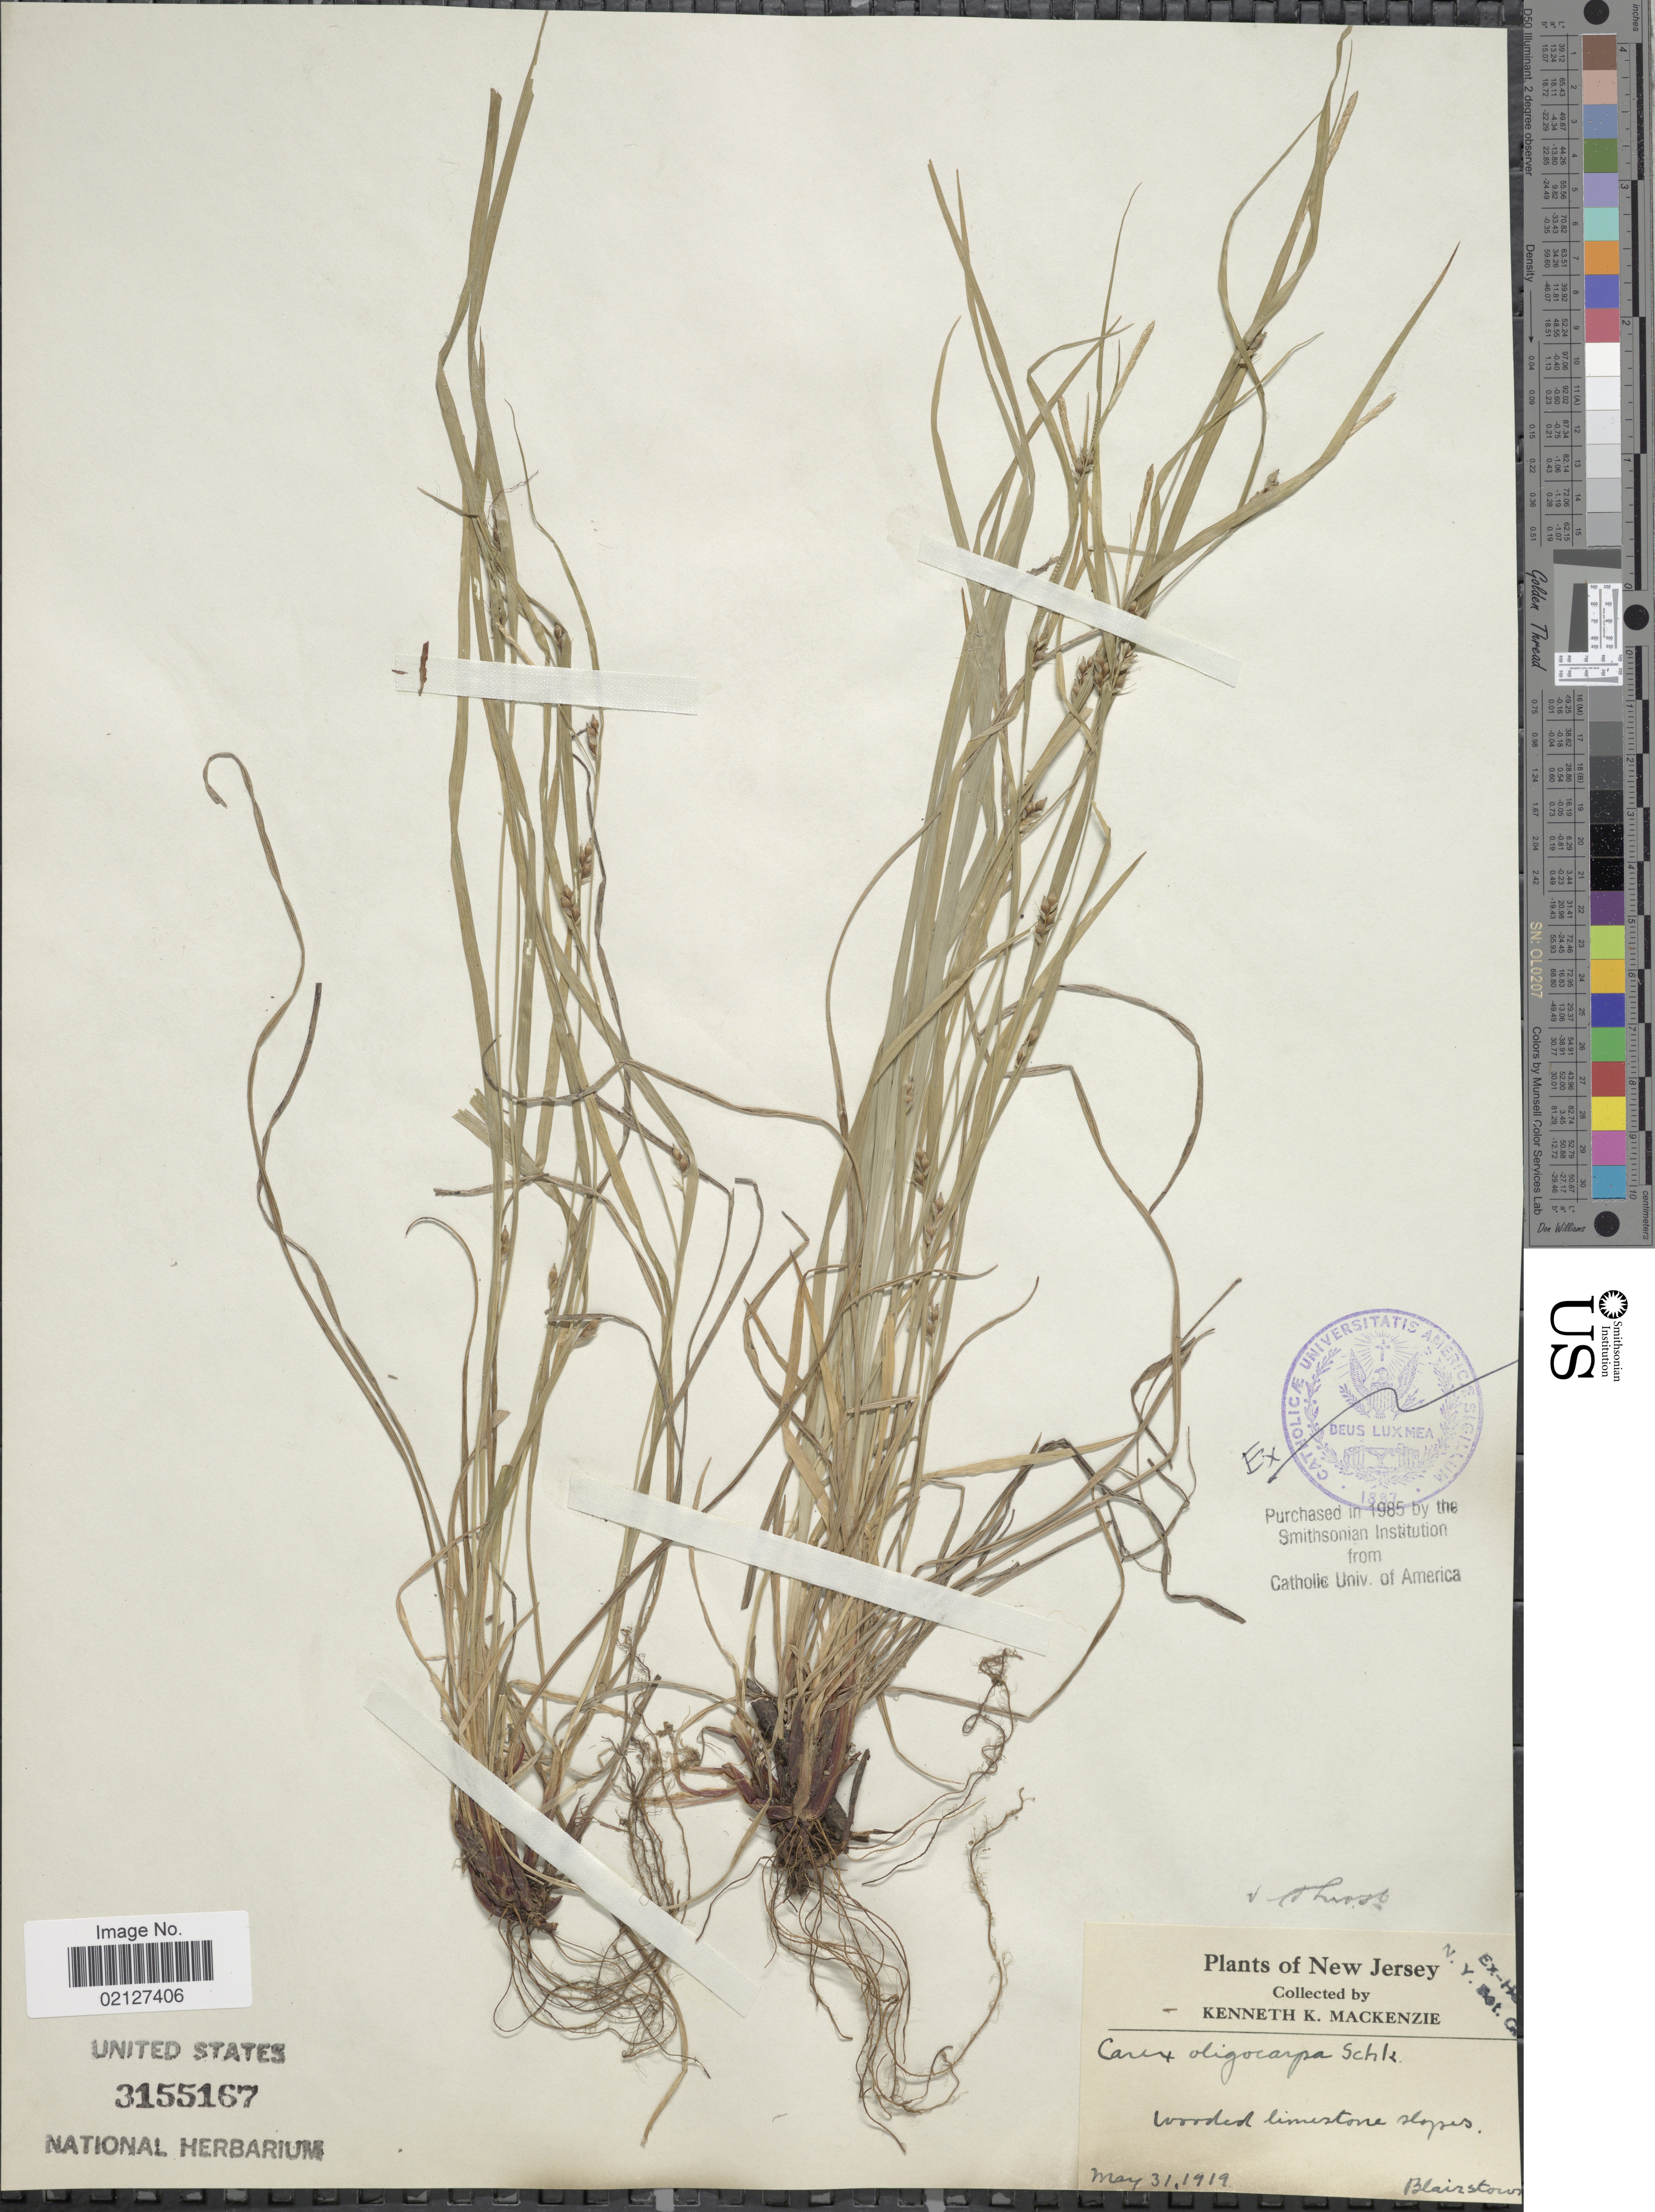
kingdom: Plantae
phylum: Tracheophyta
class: Liliopsida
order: Poales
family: Cyperaceae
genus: Carex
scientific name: Carex oligocarpa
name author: Willd.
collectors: K. K. Mackenzie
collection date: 1919-05-31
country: United States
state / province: New Jersey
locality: Wooded limestone slopes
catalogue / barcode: US 3155167